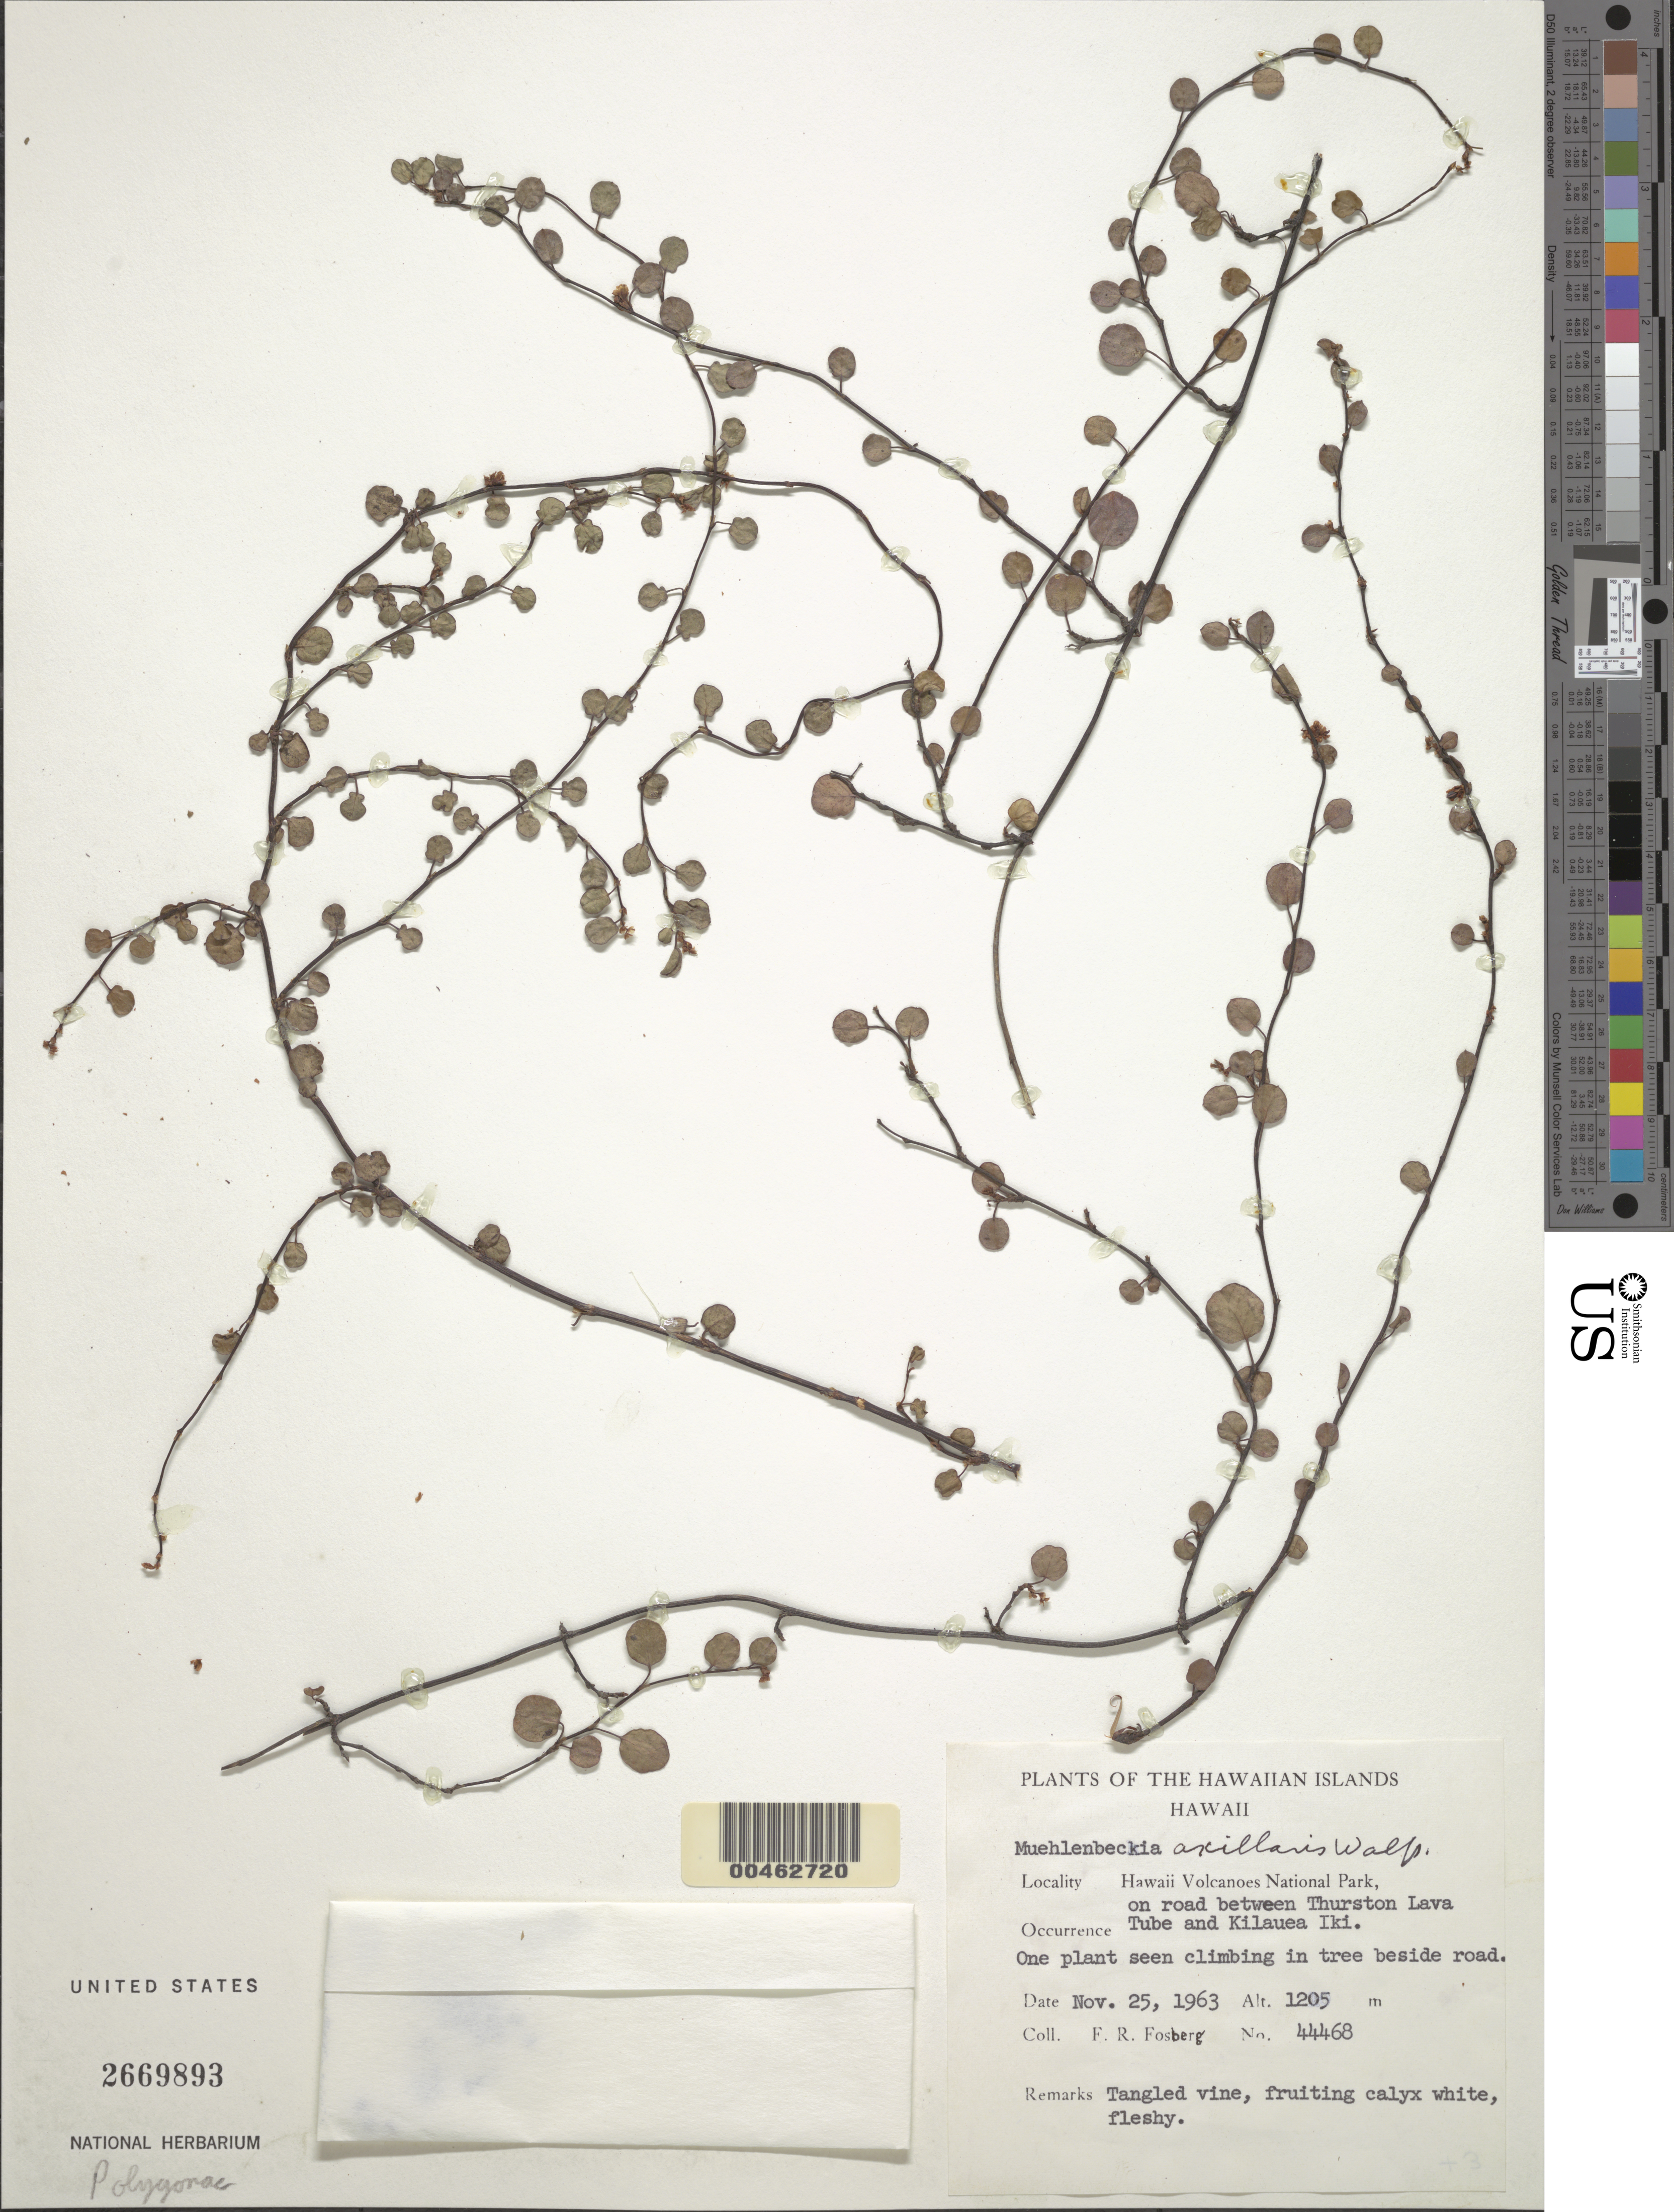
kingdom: Plantae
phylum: Tracheophyta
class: Magnoliopsida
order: Caryophyllales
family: Polygonaceae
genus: Muehlenbeckia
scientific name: Muehlenbeckia axillaris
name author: (Hook. f.) Endl.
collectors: F. R. Fosberg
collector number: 44468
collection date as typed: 25 Nov 1963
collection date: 1963-11-25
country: United States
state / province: Hawaii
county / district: Hawaii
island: Hawaii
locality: Hawaii Volcanoes National Park, on road between Thurston Lava Tube and Kilauea Iki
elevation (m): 1205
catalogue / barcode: US 2669893